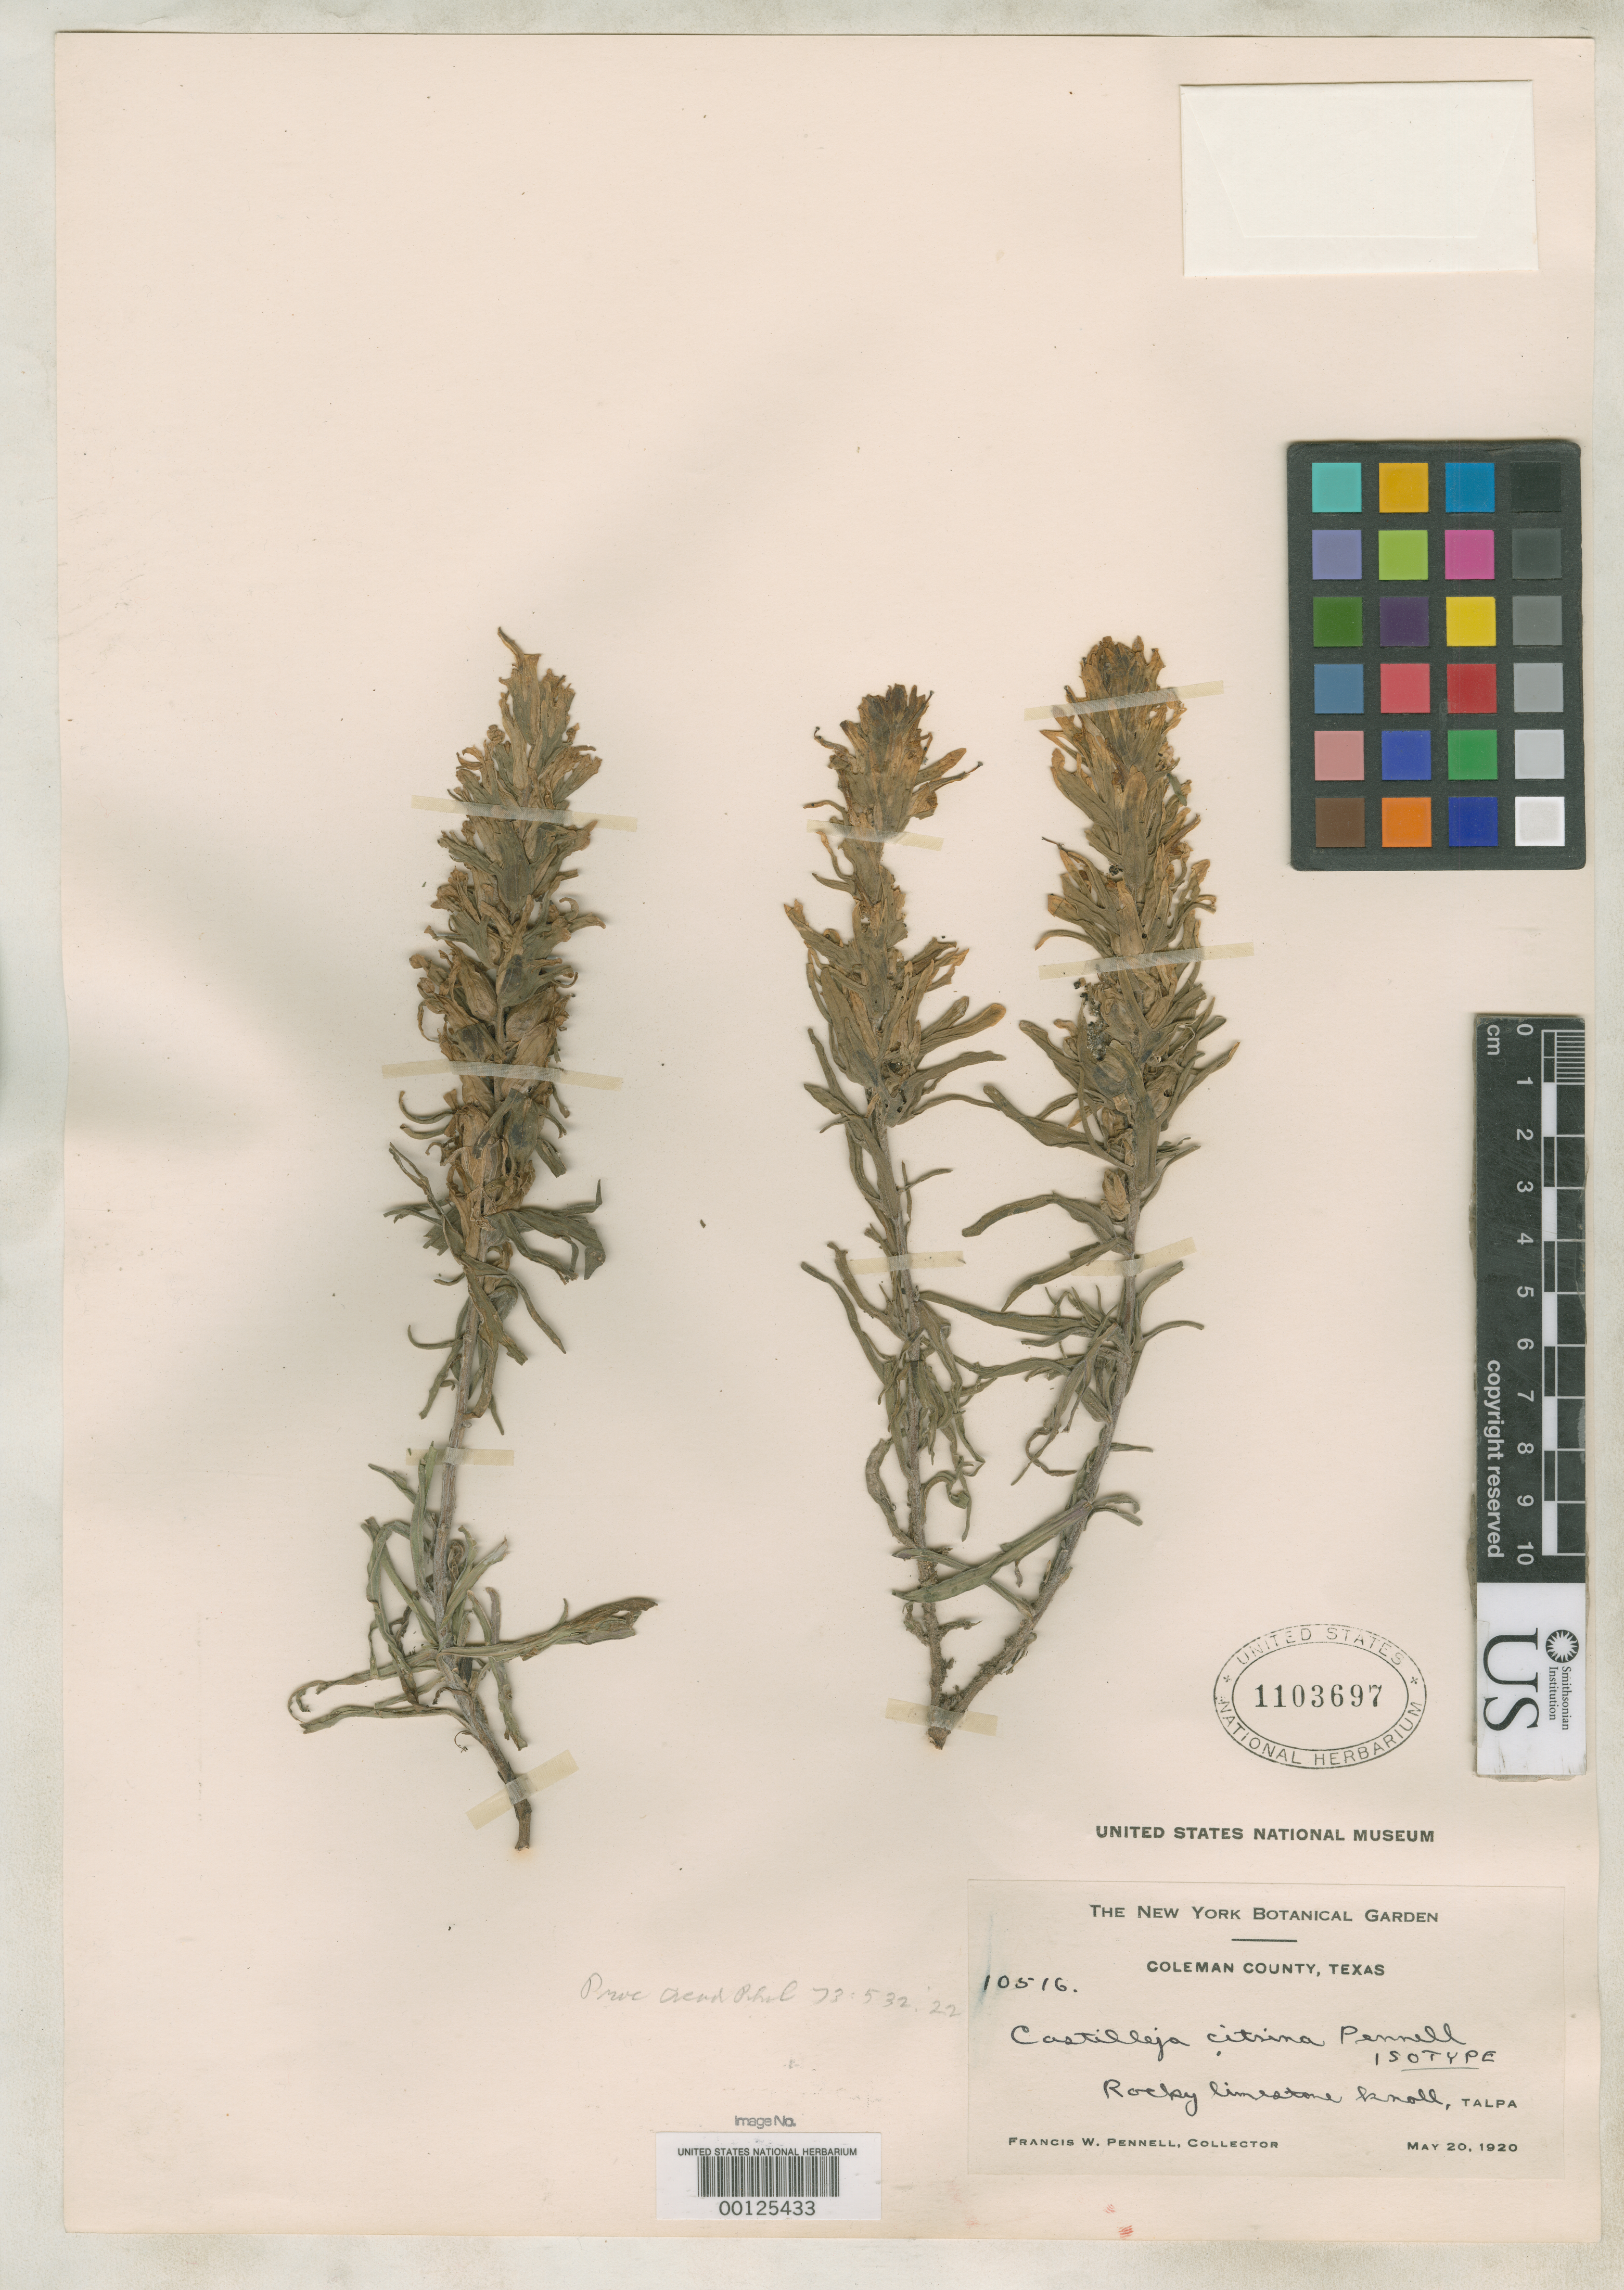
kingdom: Plantae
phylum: Tracheophyta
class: Magnoliopsida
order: Lamiales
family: Orobanchaceae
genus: Castilleja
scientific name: Castilleja citrina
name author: Pennell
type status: Isotype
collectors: F. W. Pennell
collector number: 10516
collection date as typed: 20 May 1920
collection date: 1920-05-20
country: United States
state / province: Texas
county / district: Coleman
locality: Talpa.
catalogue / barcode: US 1103697